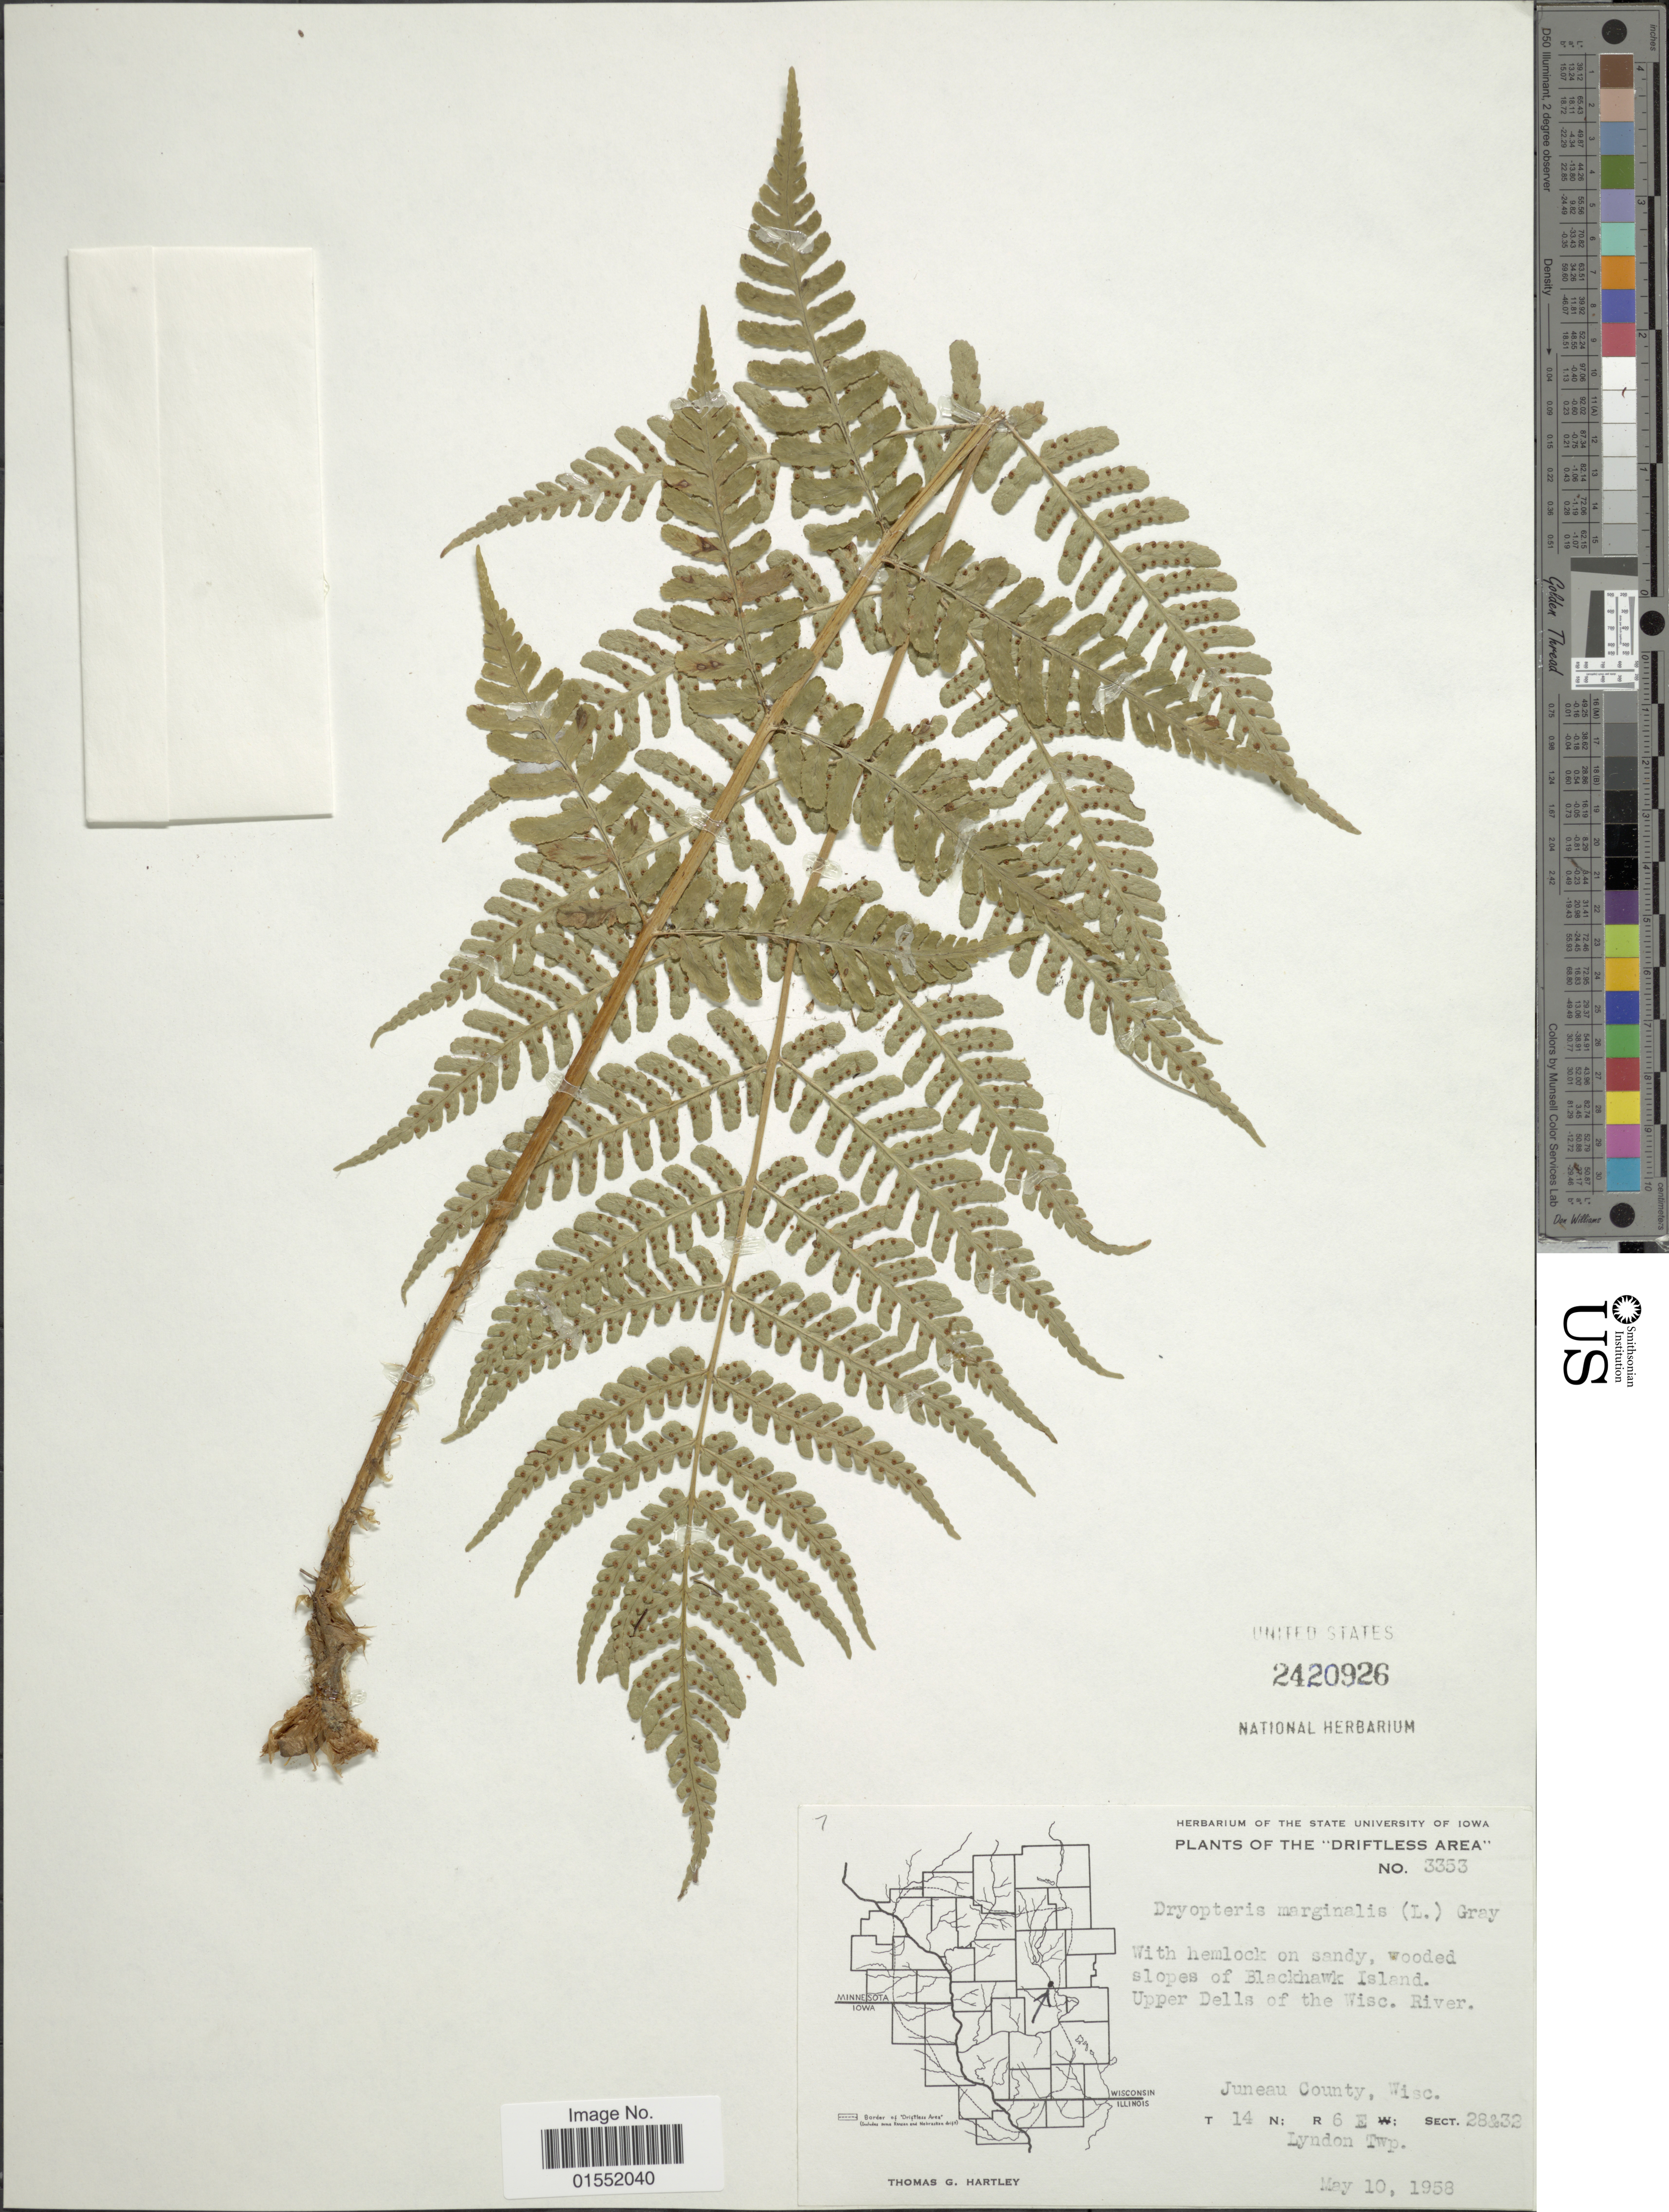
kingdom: Plantae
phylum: Tracheophyta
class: Polypodiopsida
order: Polypodiales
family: Dryopteridaceae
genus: Dryopteris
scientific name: Dryopteris marginalis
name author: (L.) A. Gray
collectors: T. G. Hartley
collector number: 3353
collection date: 1958-05-10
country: United States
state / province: Wisconsin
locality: The "Driftless Area", wooded slopes of Blackhawk Island, Upper Dells of the Wisc. River, Juneau County, T 14 N: R 6 E W: sect 28&32, Lyndon Twp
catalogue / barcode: US 2420926